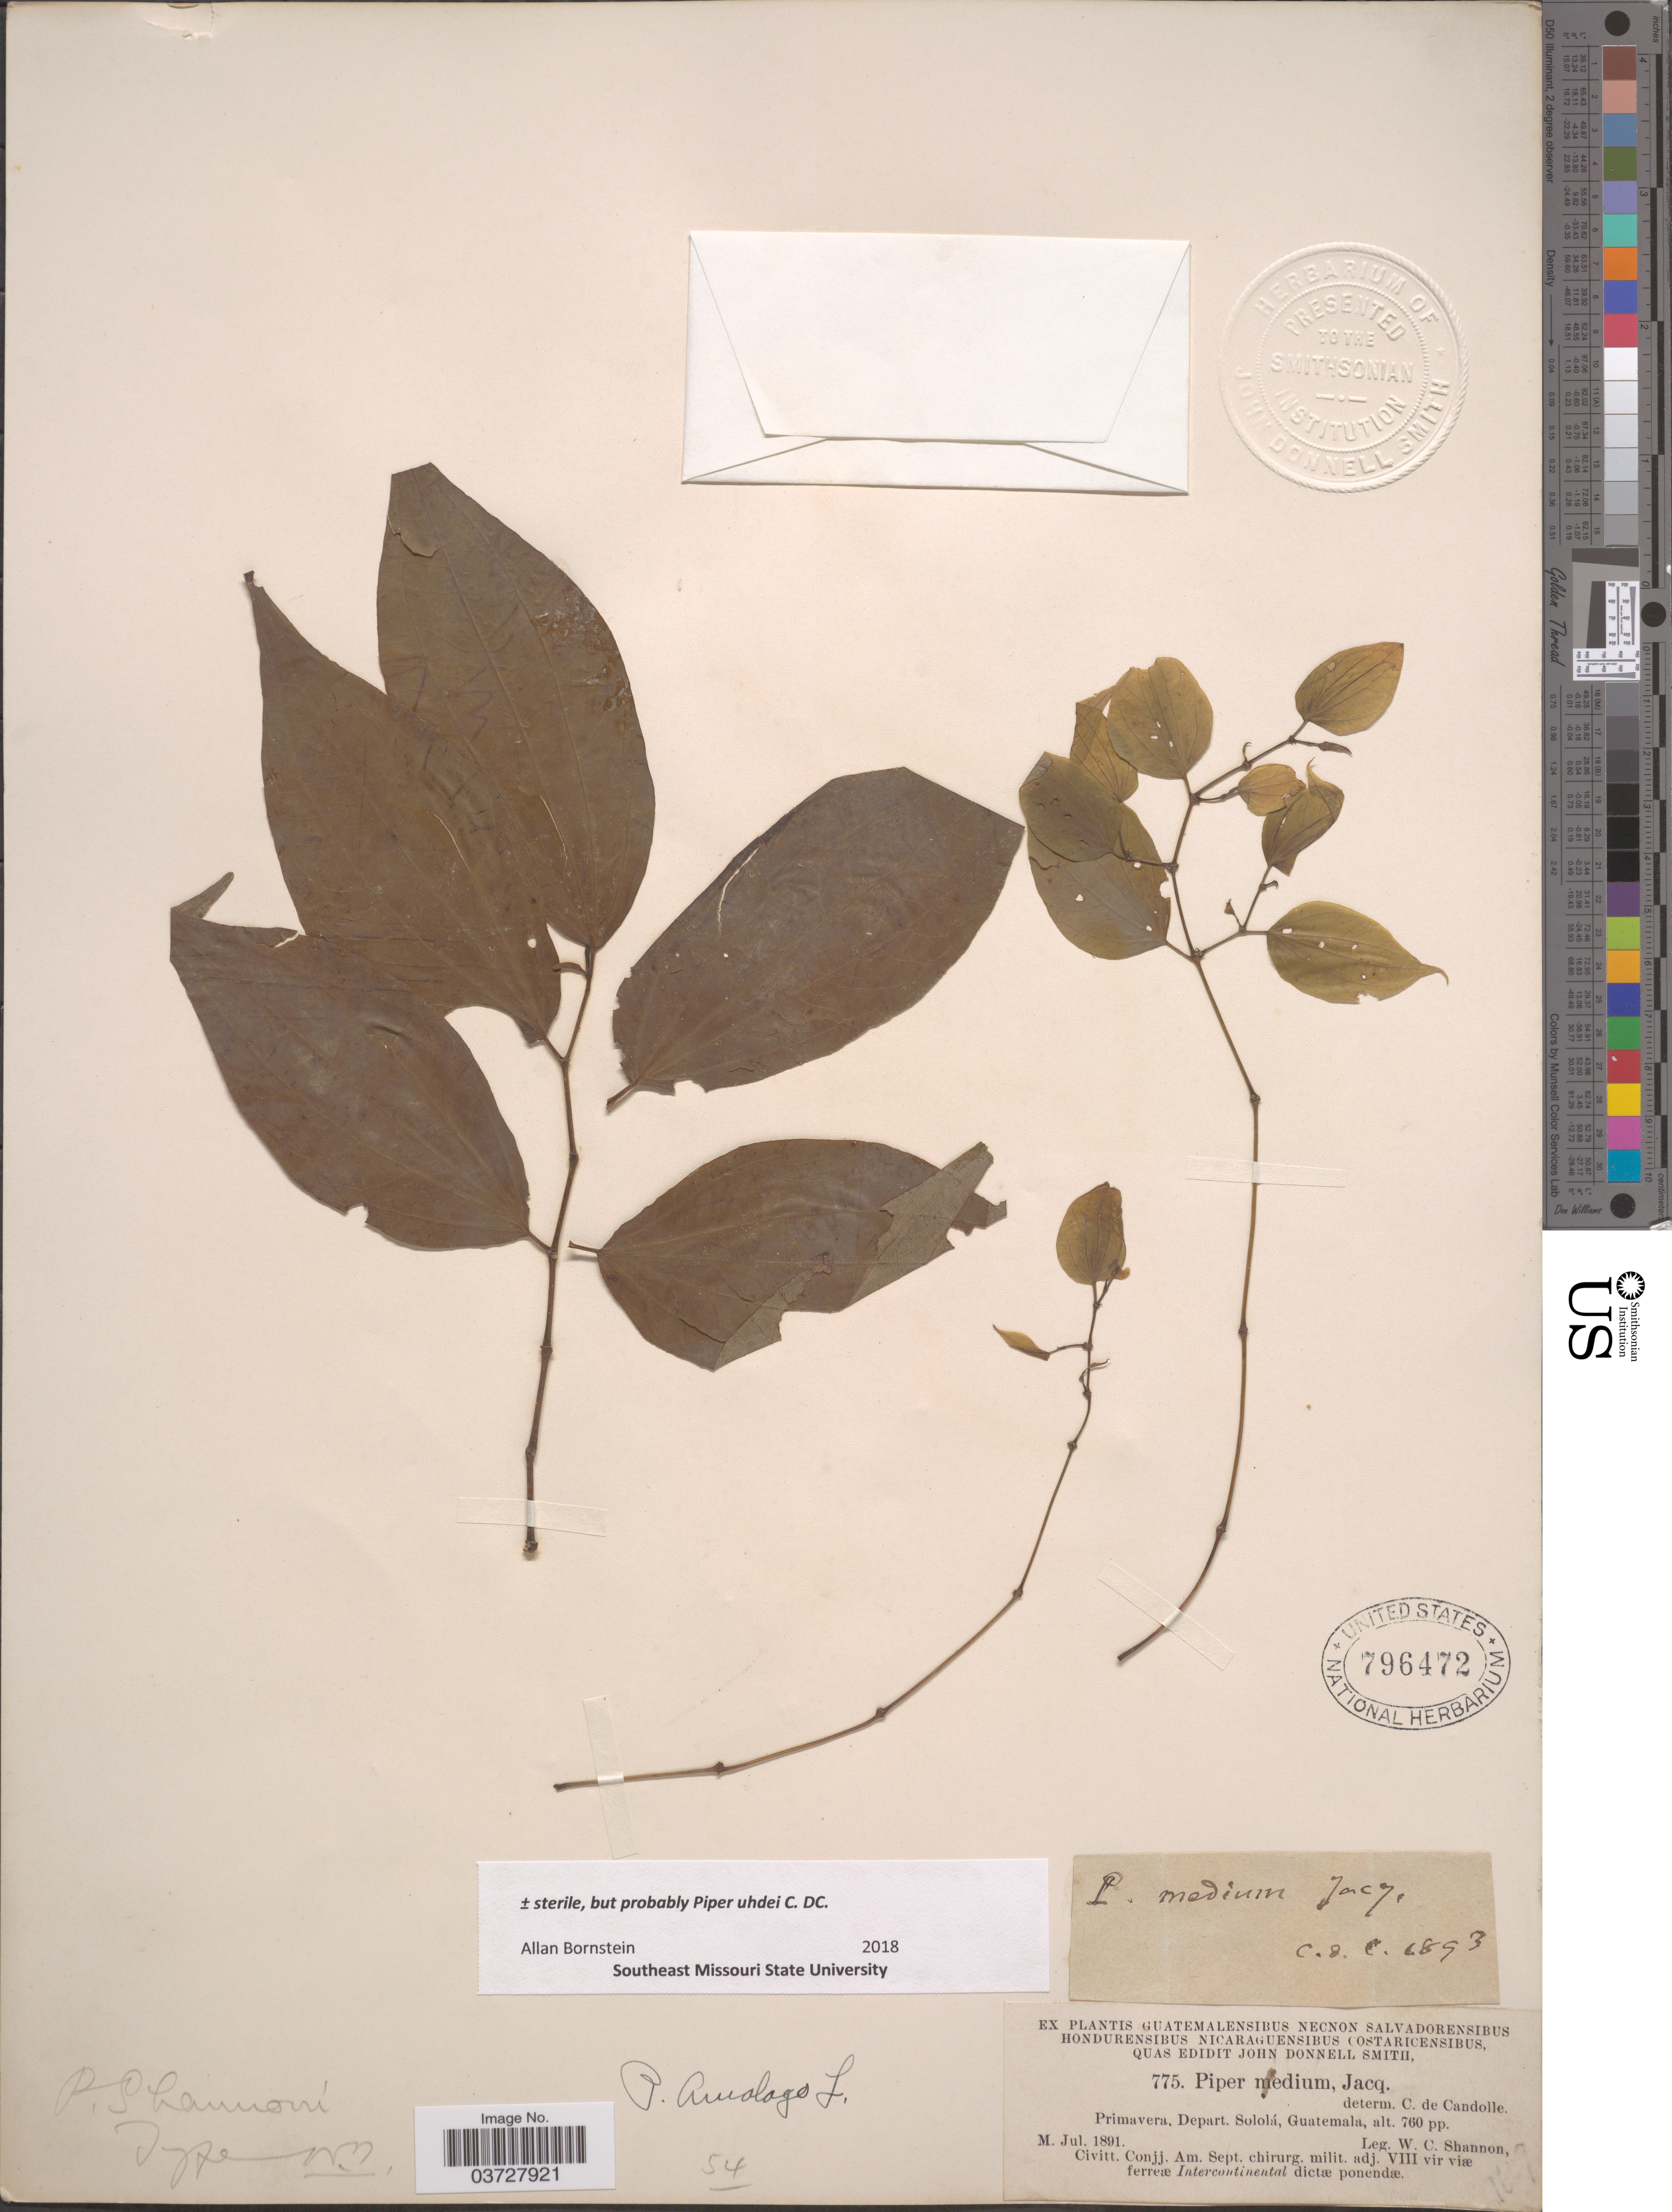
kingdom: Plantae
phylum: Tracheophyta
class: Magnoliopsida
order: Piperales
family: Piperaceae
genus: Piper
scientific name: Piper uhdei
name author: C. DC.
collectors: W. C. Shannon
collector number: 775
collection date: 1891-07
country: Guatemala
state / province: Solola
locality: Primavera, Depart. Sololá.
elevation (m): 232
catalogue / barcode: US 796472